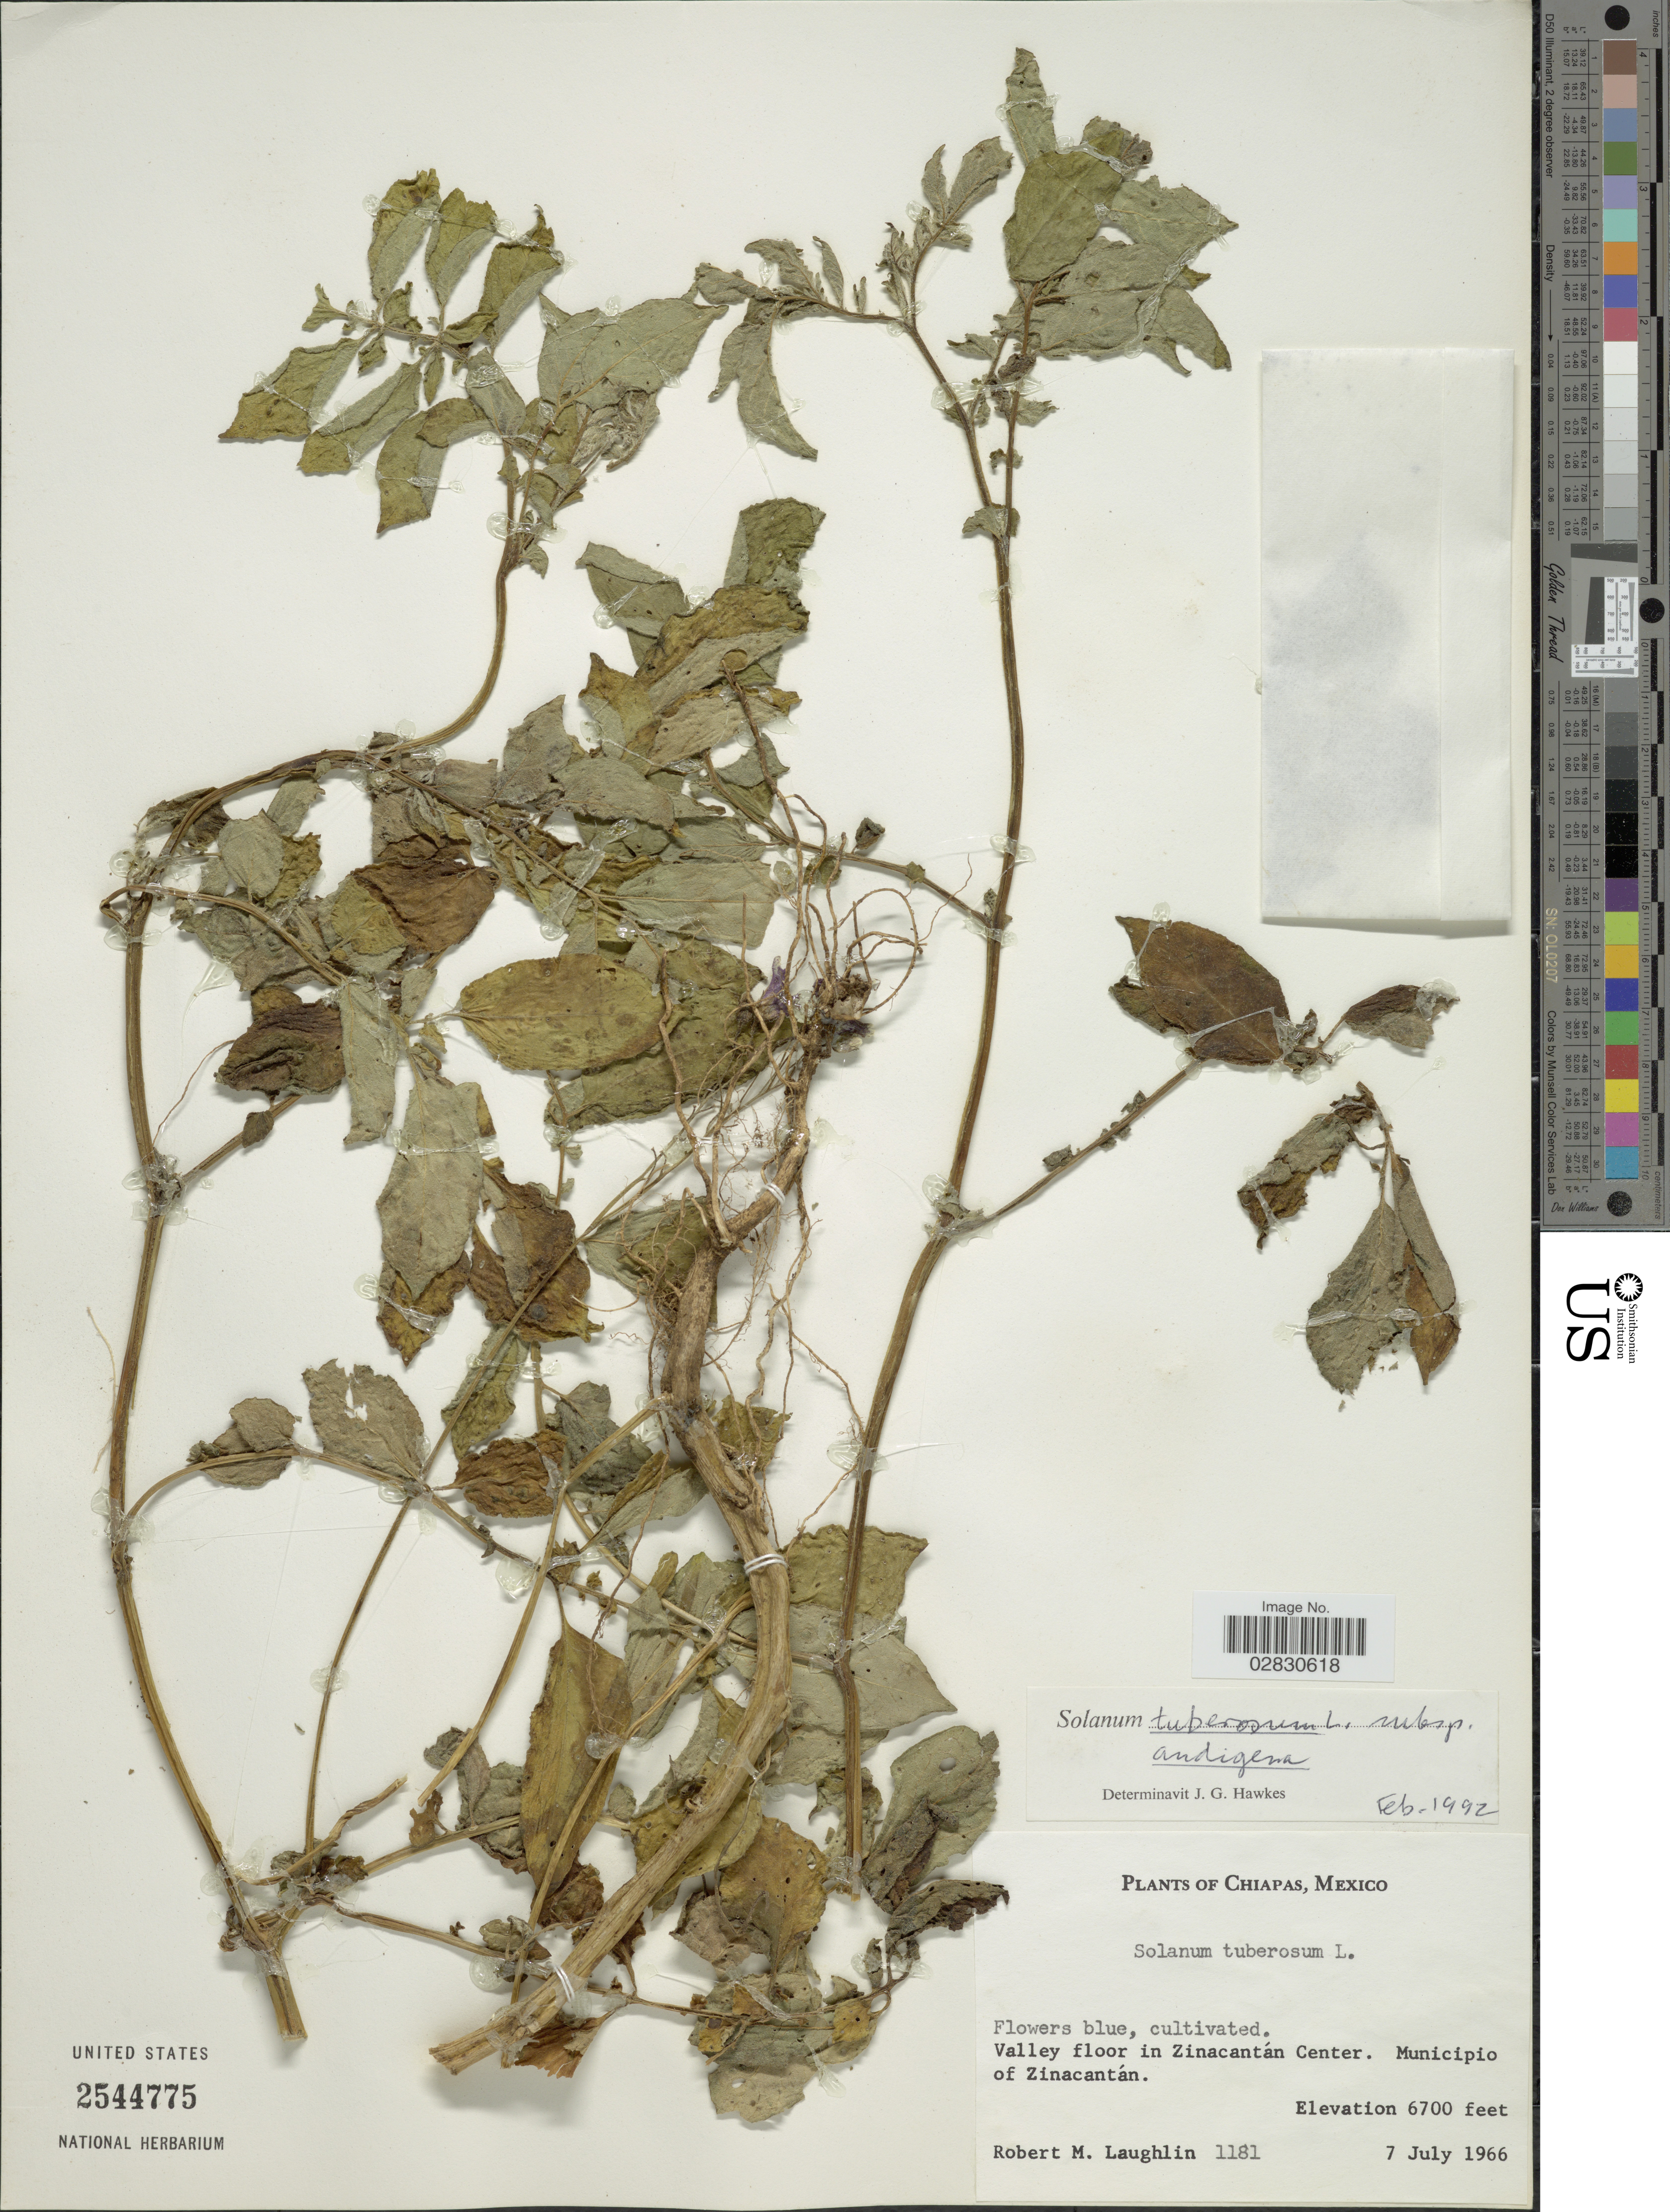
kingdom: Plantae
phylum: Tracheophyta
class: Magnoliopsida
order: Solanales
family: Solanaceae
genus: Solanum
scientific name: Solanum tuberosum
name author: L.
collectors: R. M. Laughlin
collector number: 1181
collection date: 1966-07-07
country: Mexico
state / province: Chiapas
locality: Valley floor on Zinacantán Center. Municipio of Zinacantán.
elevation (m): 2042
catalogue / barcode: US 2544775